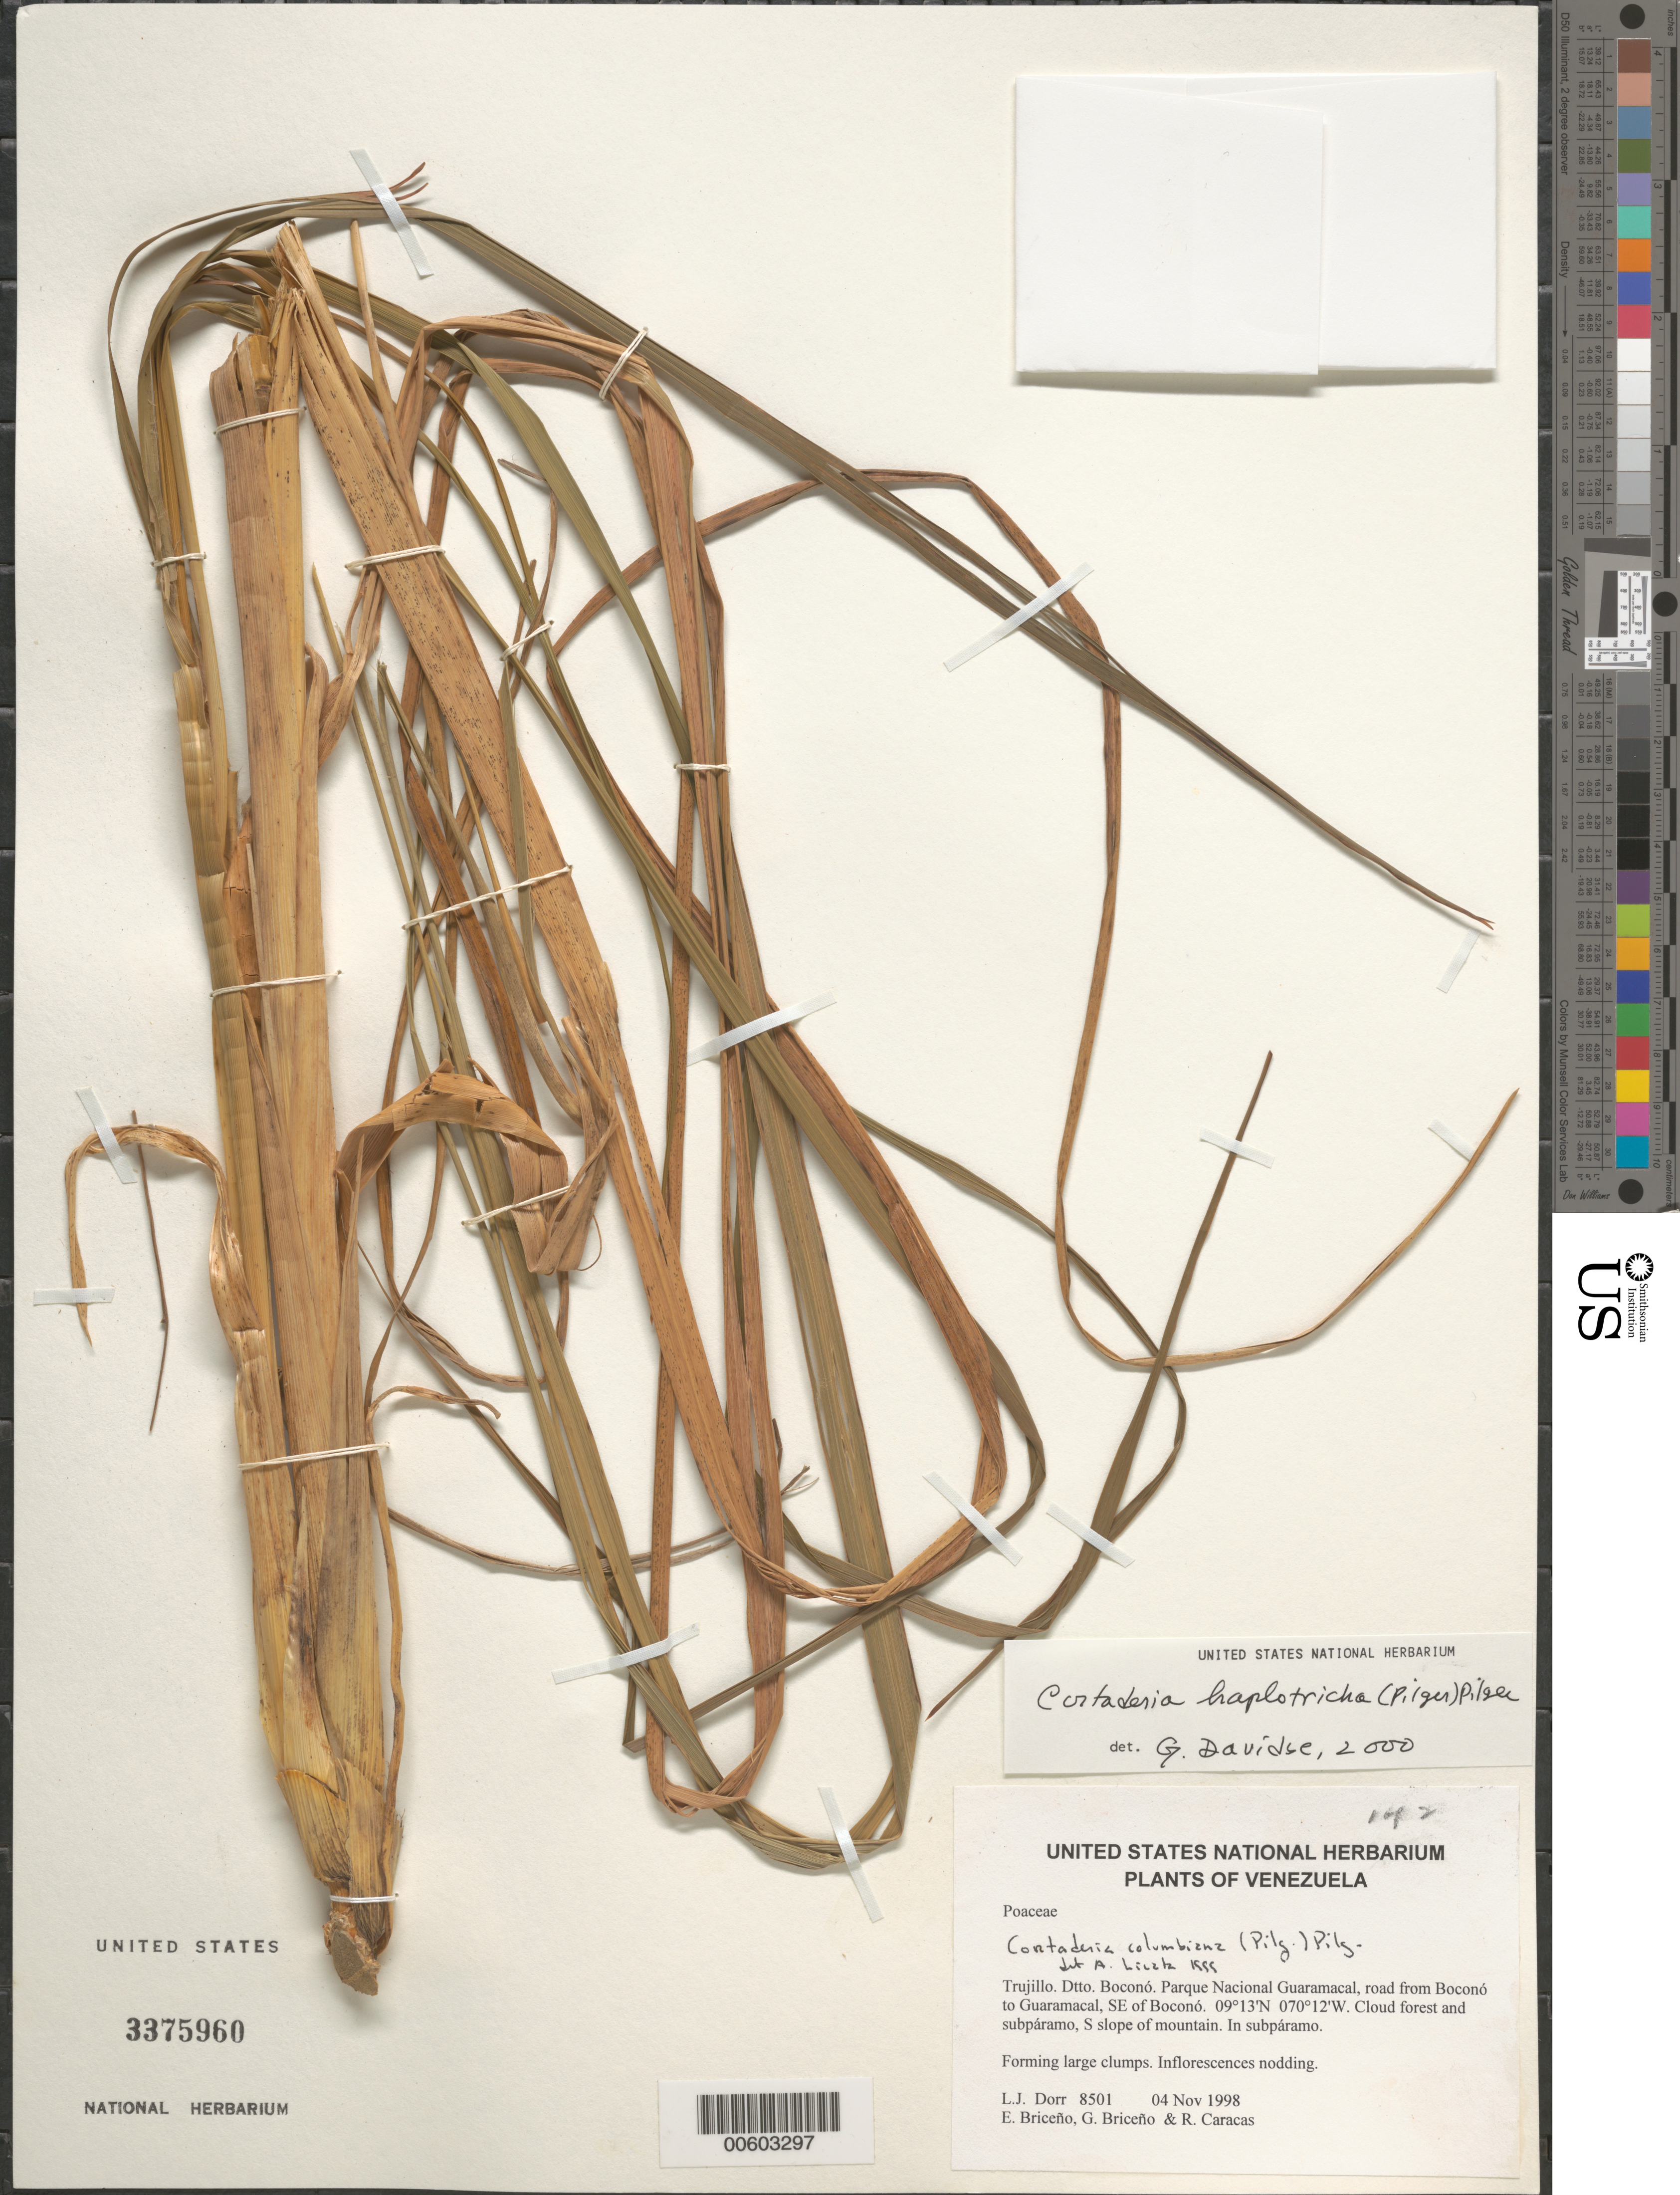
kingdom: Plantae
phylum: Tracheophyta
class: Liliopsida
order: Poales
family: Poaceae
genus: Cortaderia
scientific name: Cortaderia hapalotricha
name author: (Pilg.) Conert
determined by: Stergios, B. G.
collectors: L. J. Dorr, E. Briceño, G. Briceño & R. Caracas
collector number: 8501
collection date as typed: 04 Nov 1998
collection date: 1998-11-04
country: Venezuela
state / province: Trujillo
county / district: Boconó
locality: Parque Nacional Guaramacal, road from Boconó to Guaramacal, SE of Boconó.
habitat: Cloud forest and subpáramo, S slope of mountain. In subpáramo.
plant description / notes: K, MO, PORT, US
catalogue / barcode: US 3375960